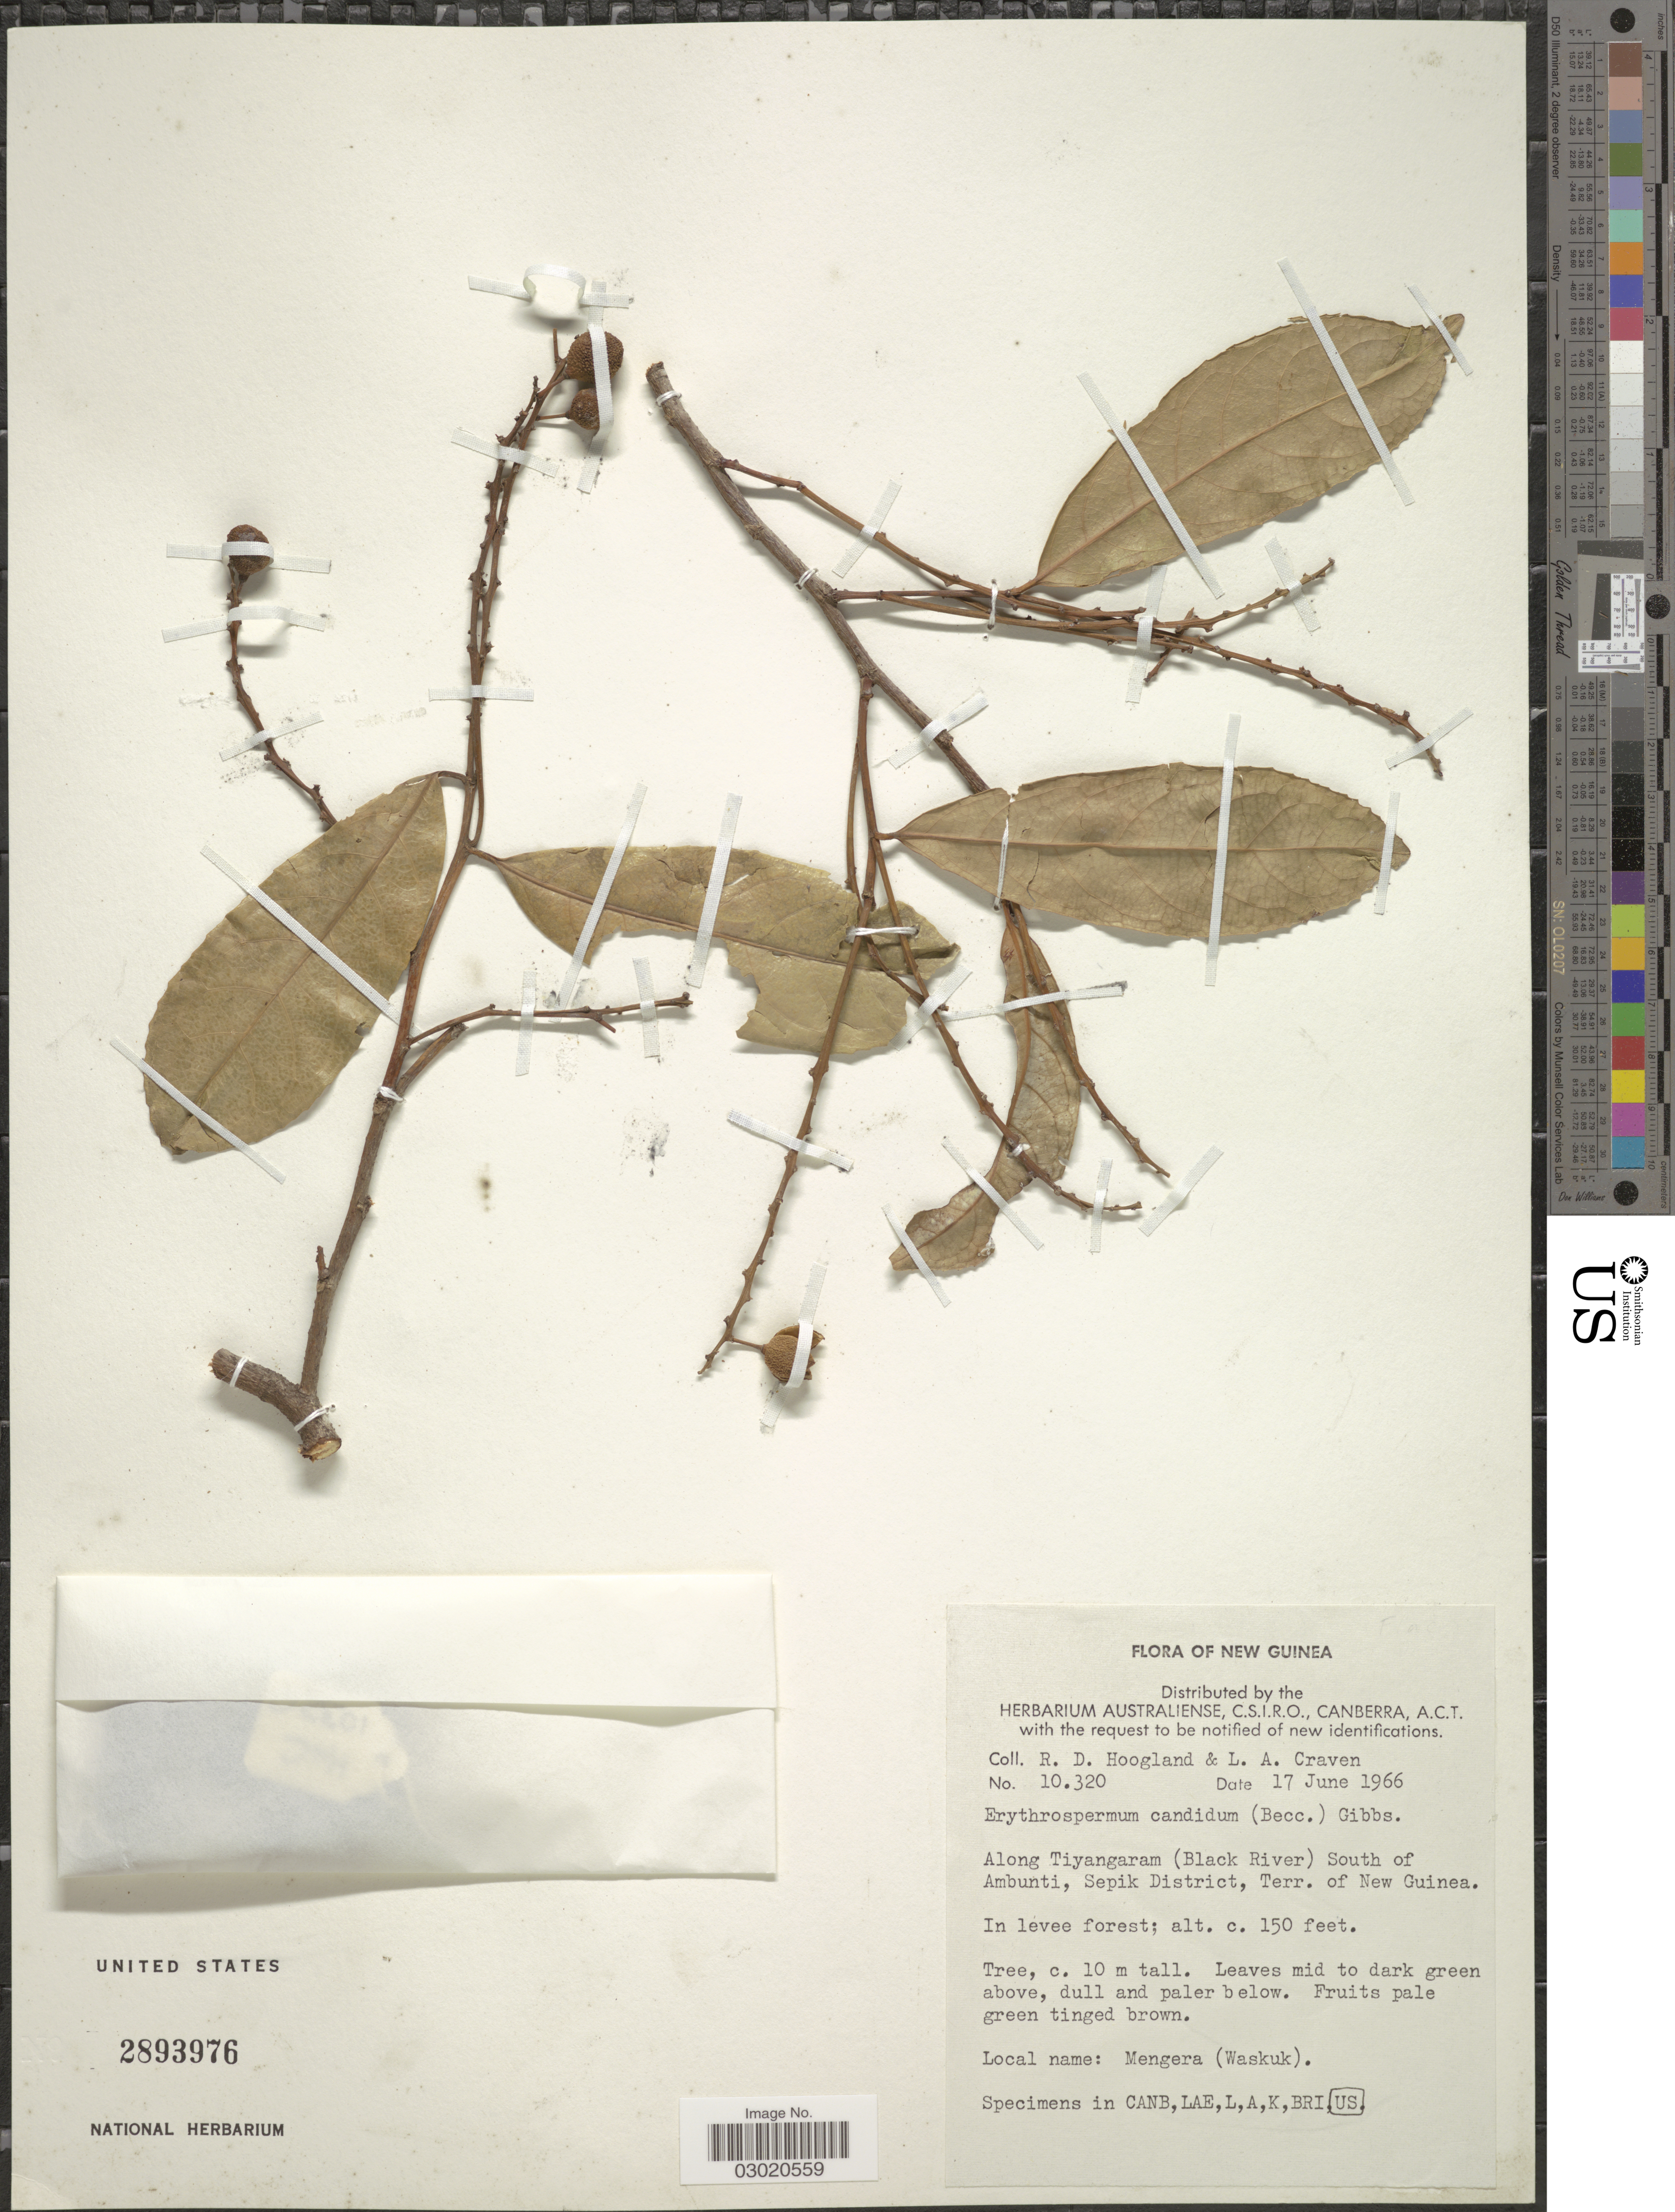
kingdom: Plantae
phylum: Tracheophyta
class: Magnoliopsida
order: Malpighiales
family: Achariaceae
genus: Erythrospermum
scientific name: Erythrospermum candidum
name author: (Becc.) Becc.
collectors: R. D. Hoogland & L. A. Craven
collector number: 10320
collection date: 1966-06-17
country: Papua New Guinea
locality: New Guinea, Along Tiyangaram (Black River) South of Ambunti, Sepik District, Terr. of New Guinea.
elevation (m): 46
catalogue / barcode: US 2893976